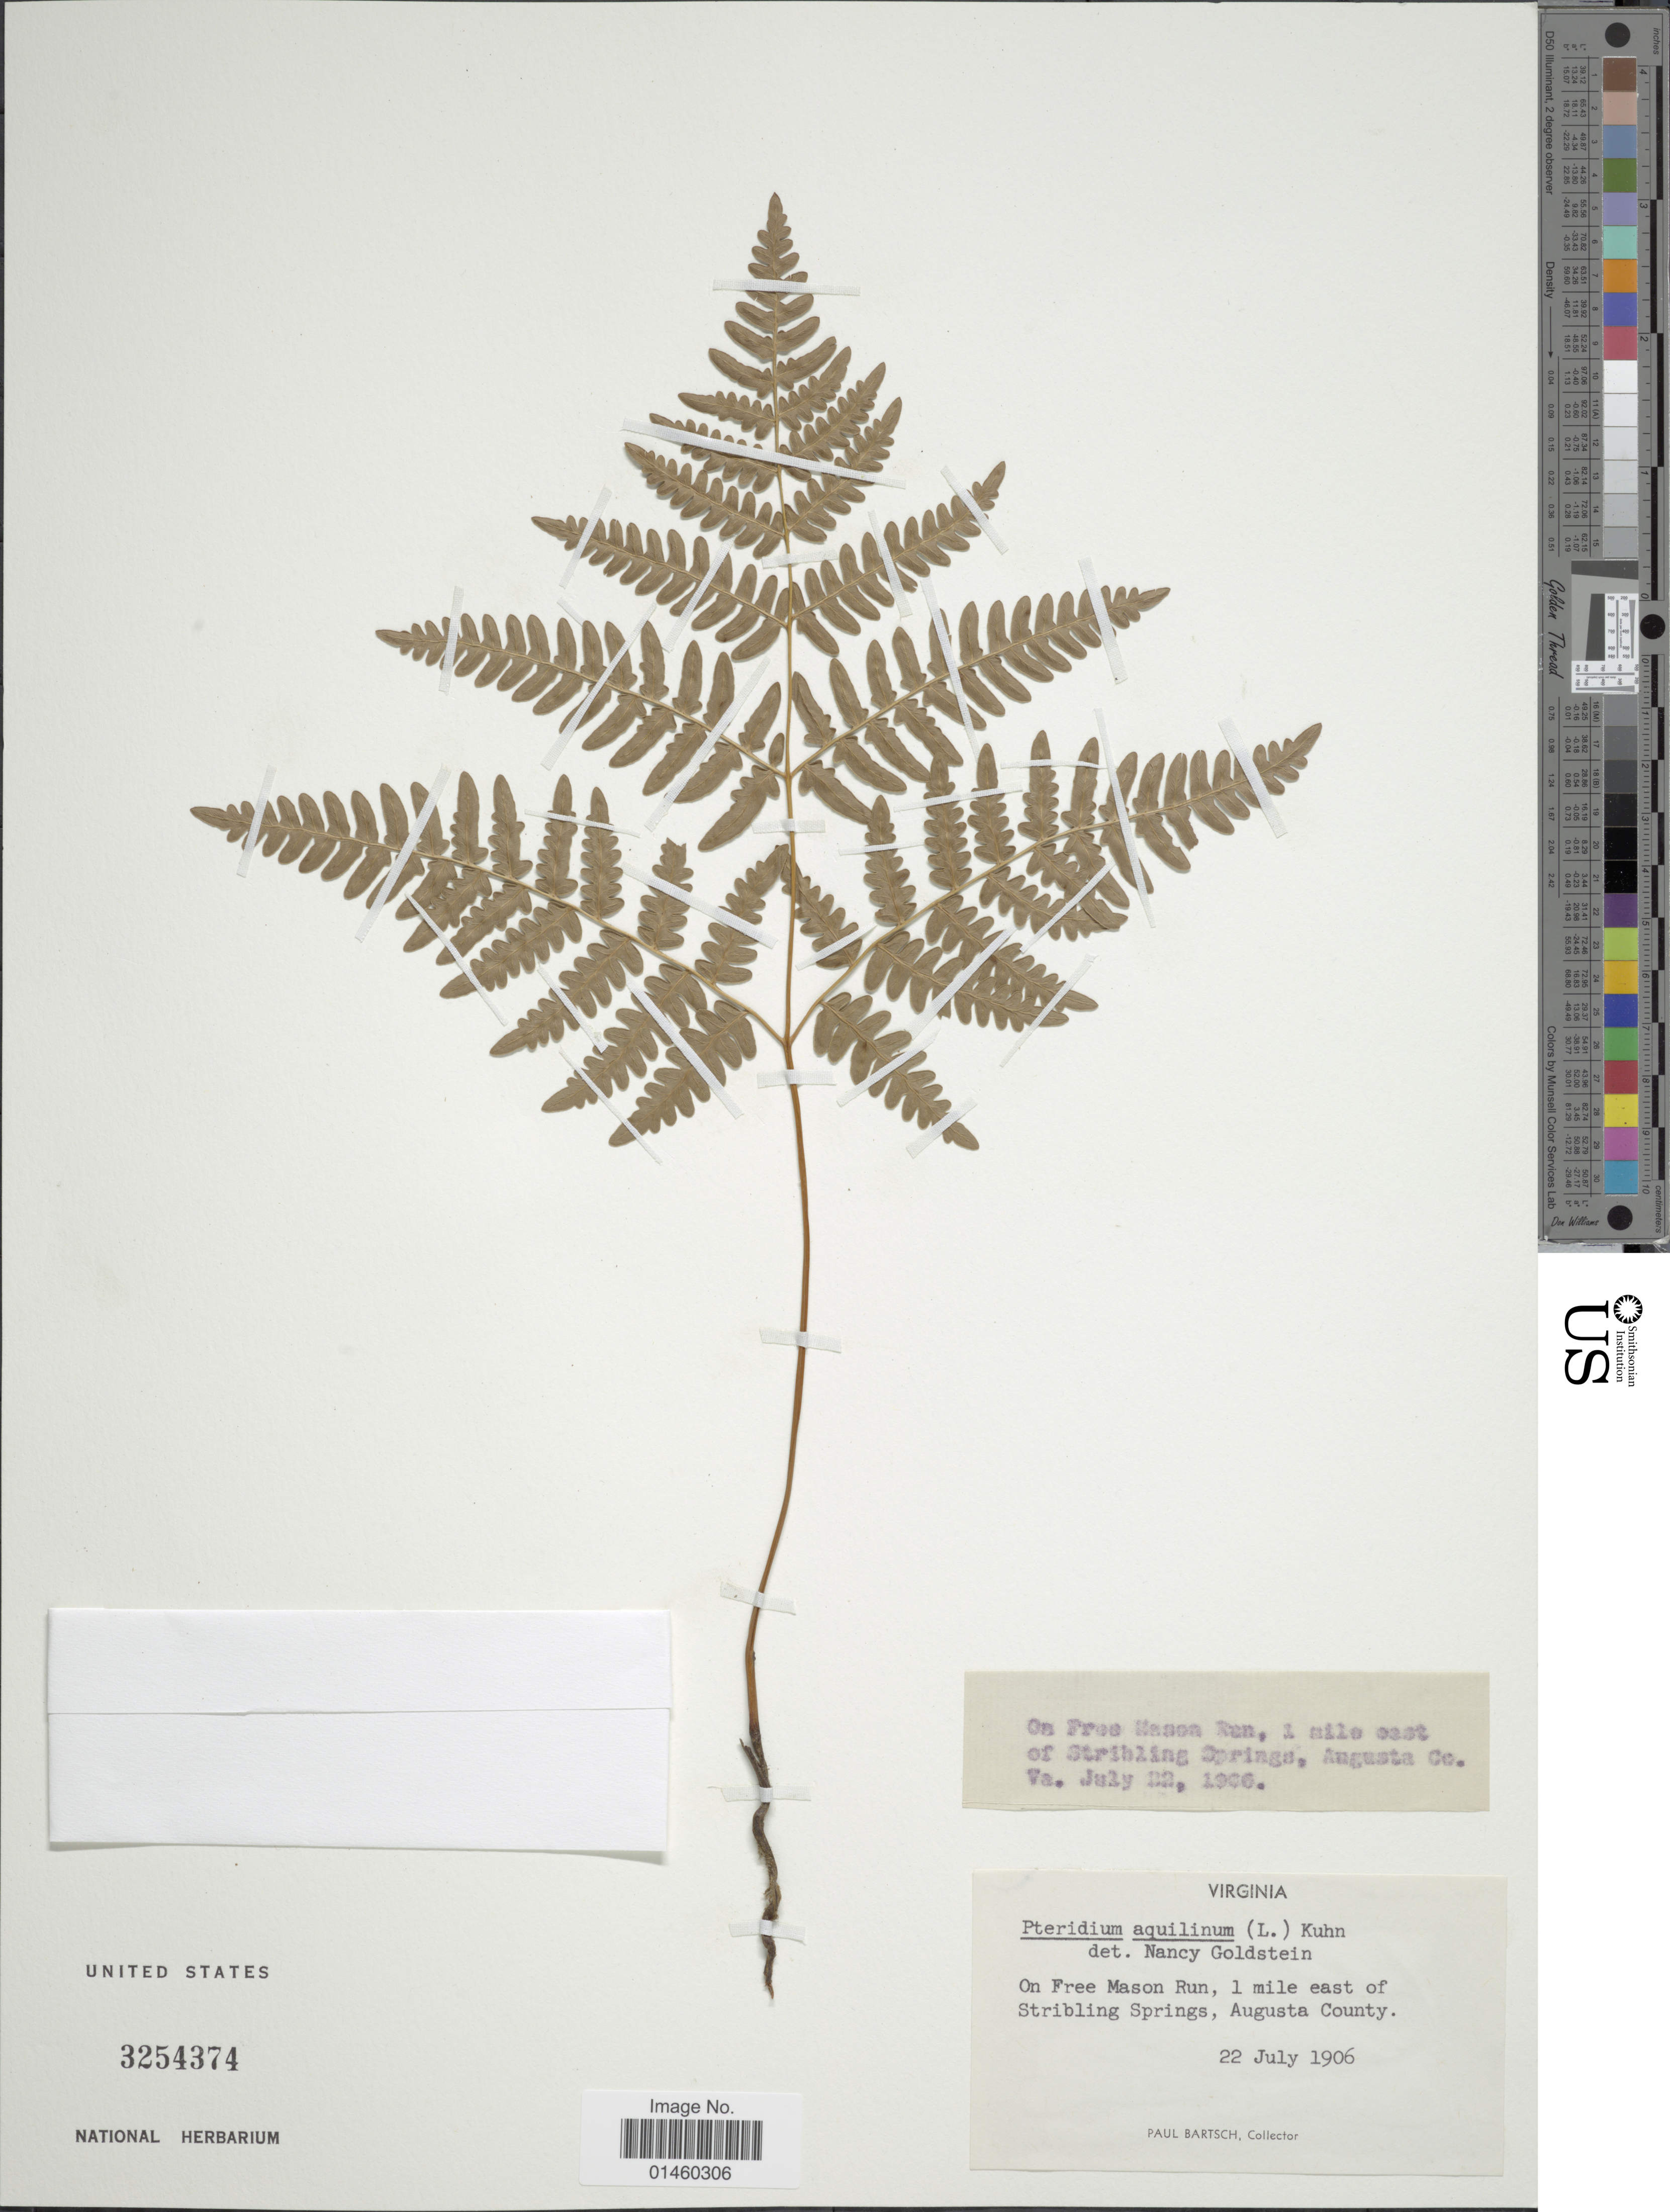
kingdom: Plantae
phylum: Tracheophyta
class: Polypodiopsida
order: Polypodiales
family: Dennstaedtiaceae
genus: Pteridium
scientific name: Pteridium aquilinum var. latiusculum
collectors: P. Bartsch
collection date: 1906-07-22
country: United States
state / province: Virginia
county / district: Augusta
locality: On Free Mason Run, 1 mile east of Stribling Springs, Augusta County.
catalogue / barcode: US 3254374